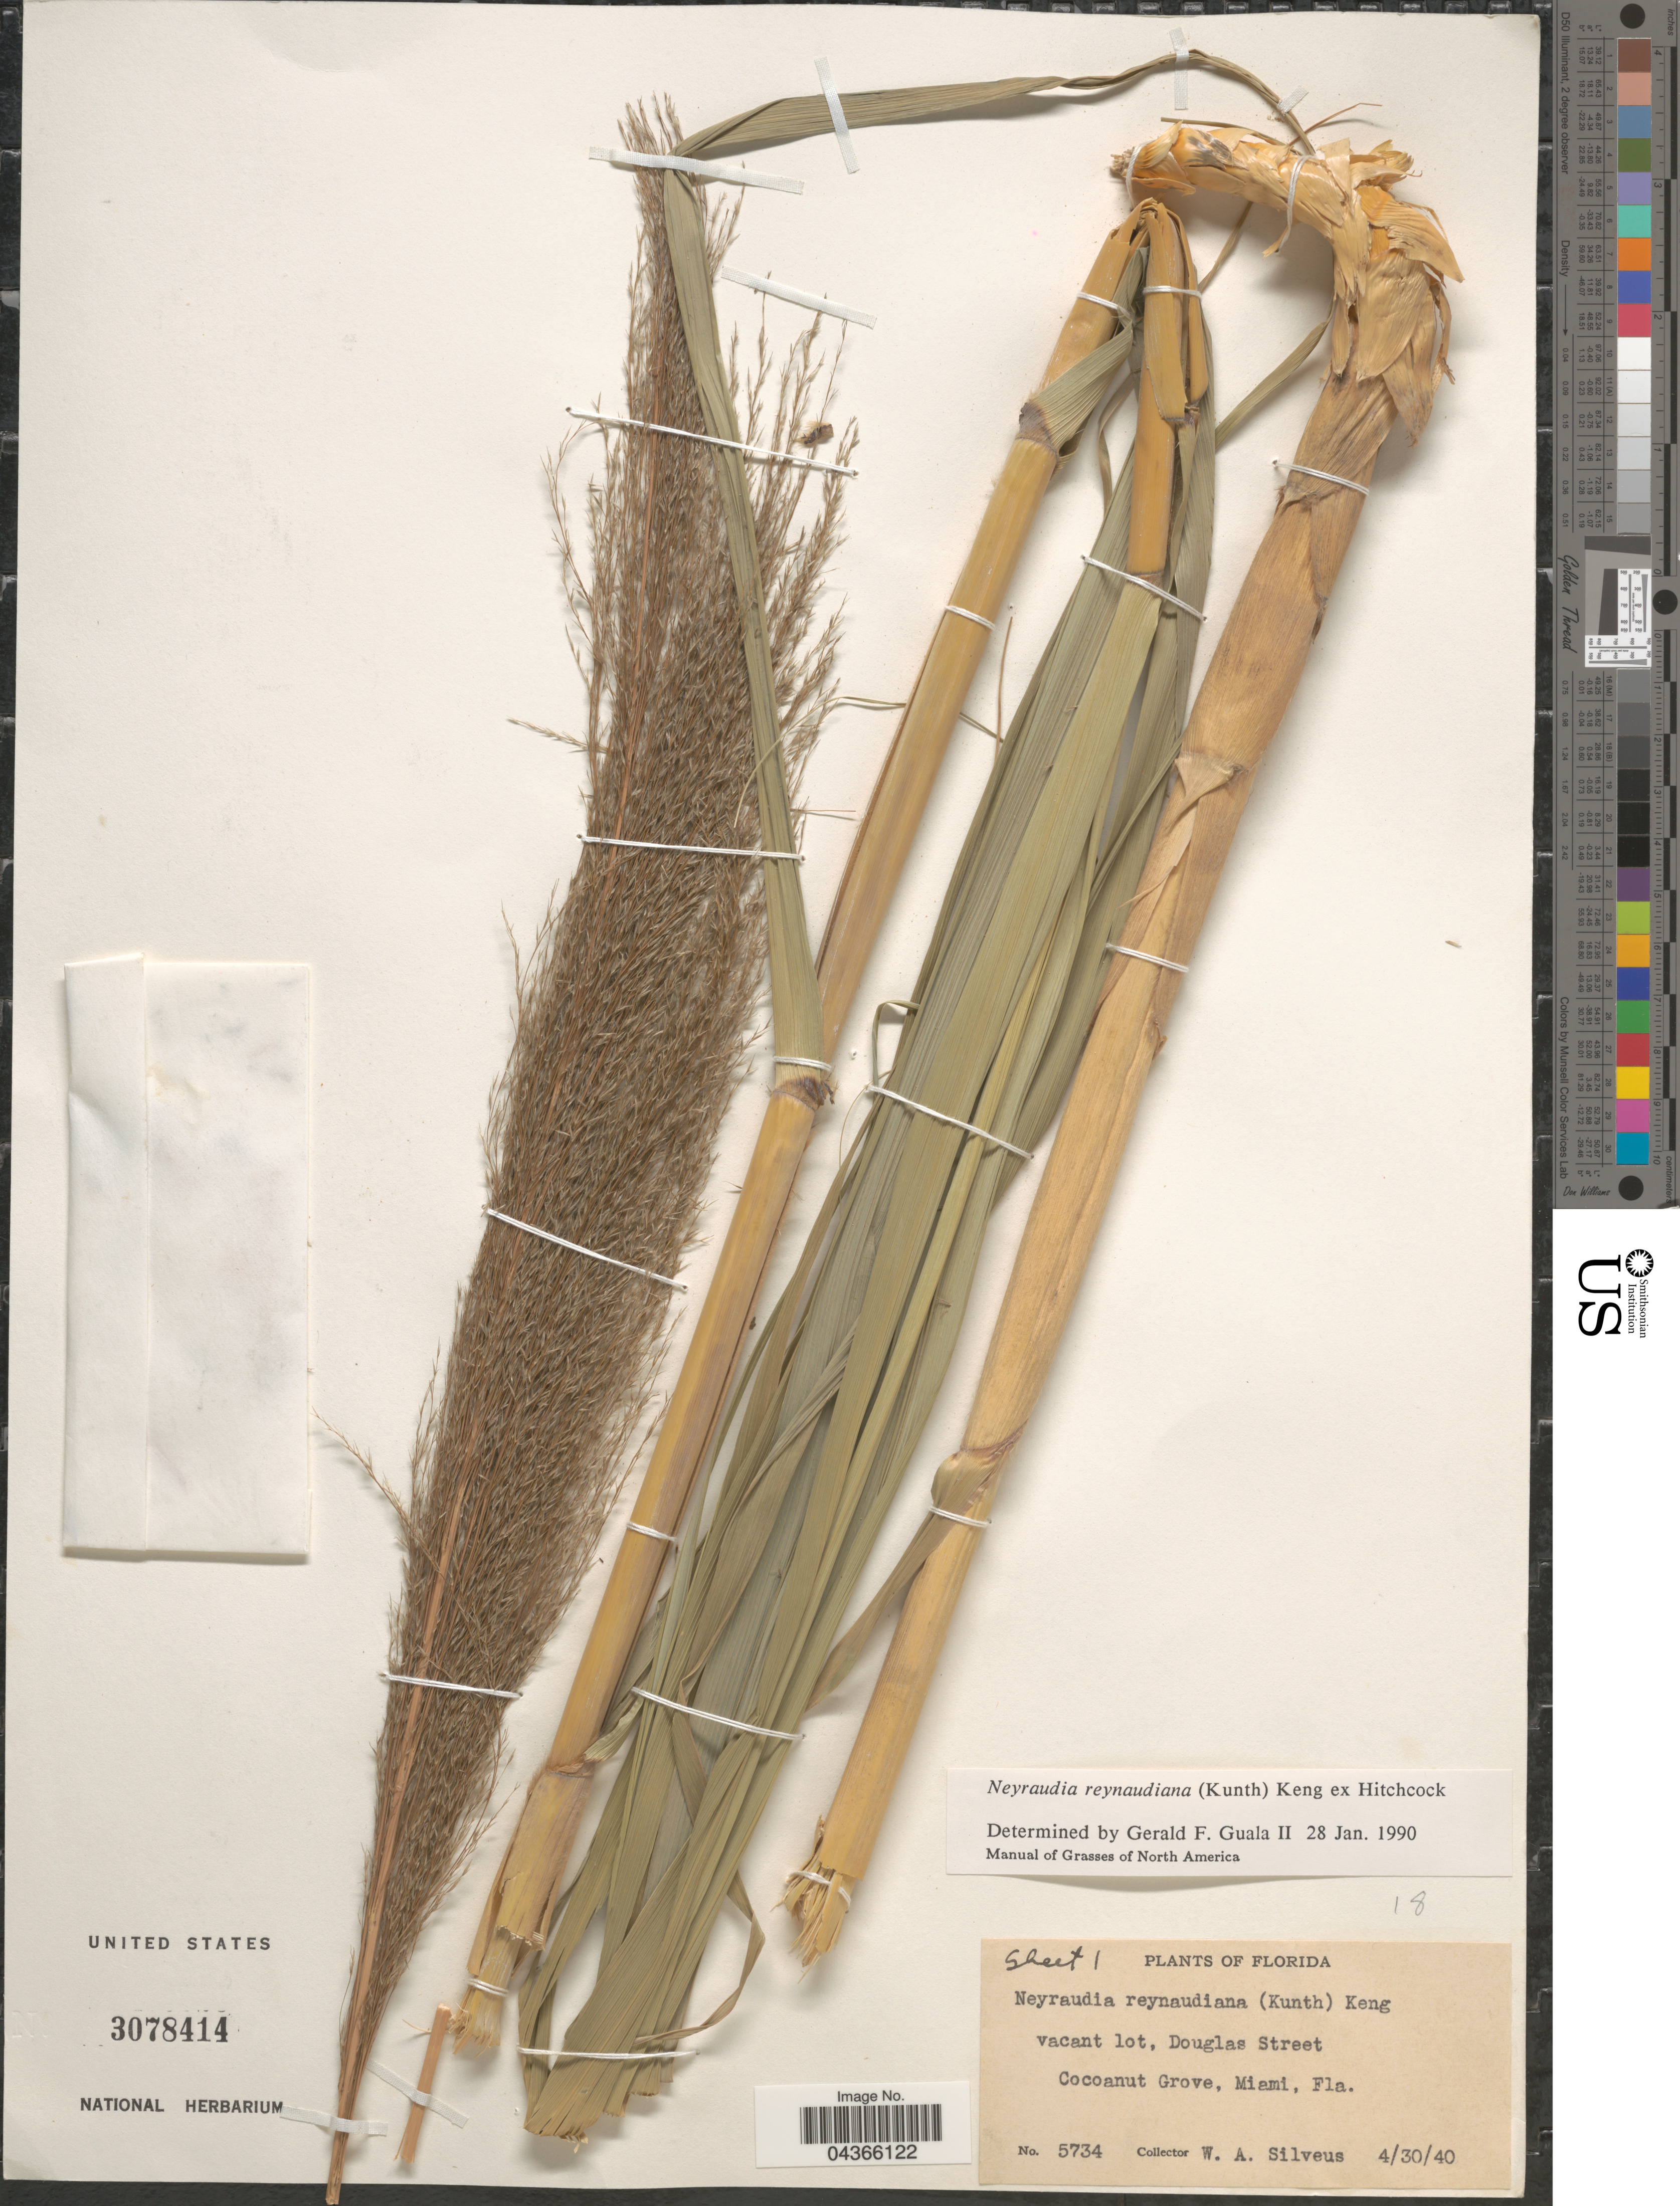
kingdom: Plantae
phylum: Tracheophyta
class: Liliopsida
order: Poales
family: Poaceae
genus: Neyraudia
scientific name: Neyraudia reynaudiana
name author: (Kunth) Keng ex Hitchc.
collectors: W. Silveus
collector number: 5734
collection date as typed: Transcribed d/m/y: 30/4/40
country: United States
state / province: Florida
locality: Vacant lot, Douglas Street. Cocoanut Grove, Miami.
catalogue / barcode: US 3078414